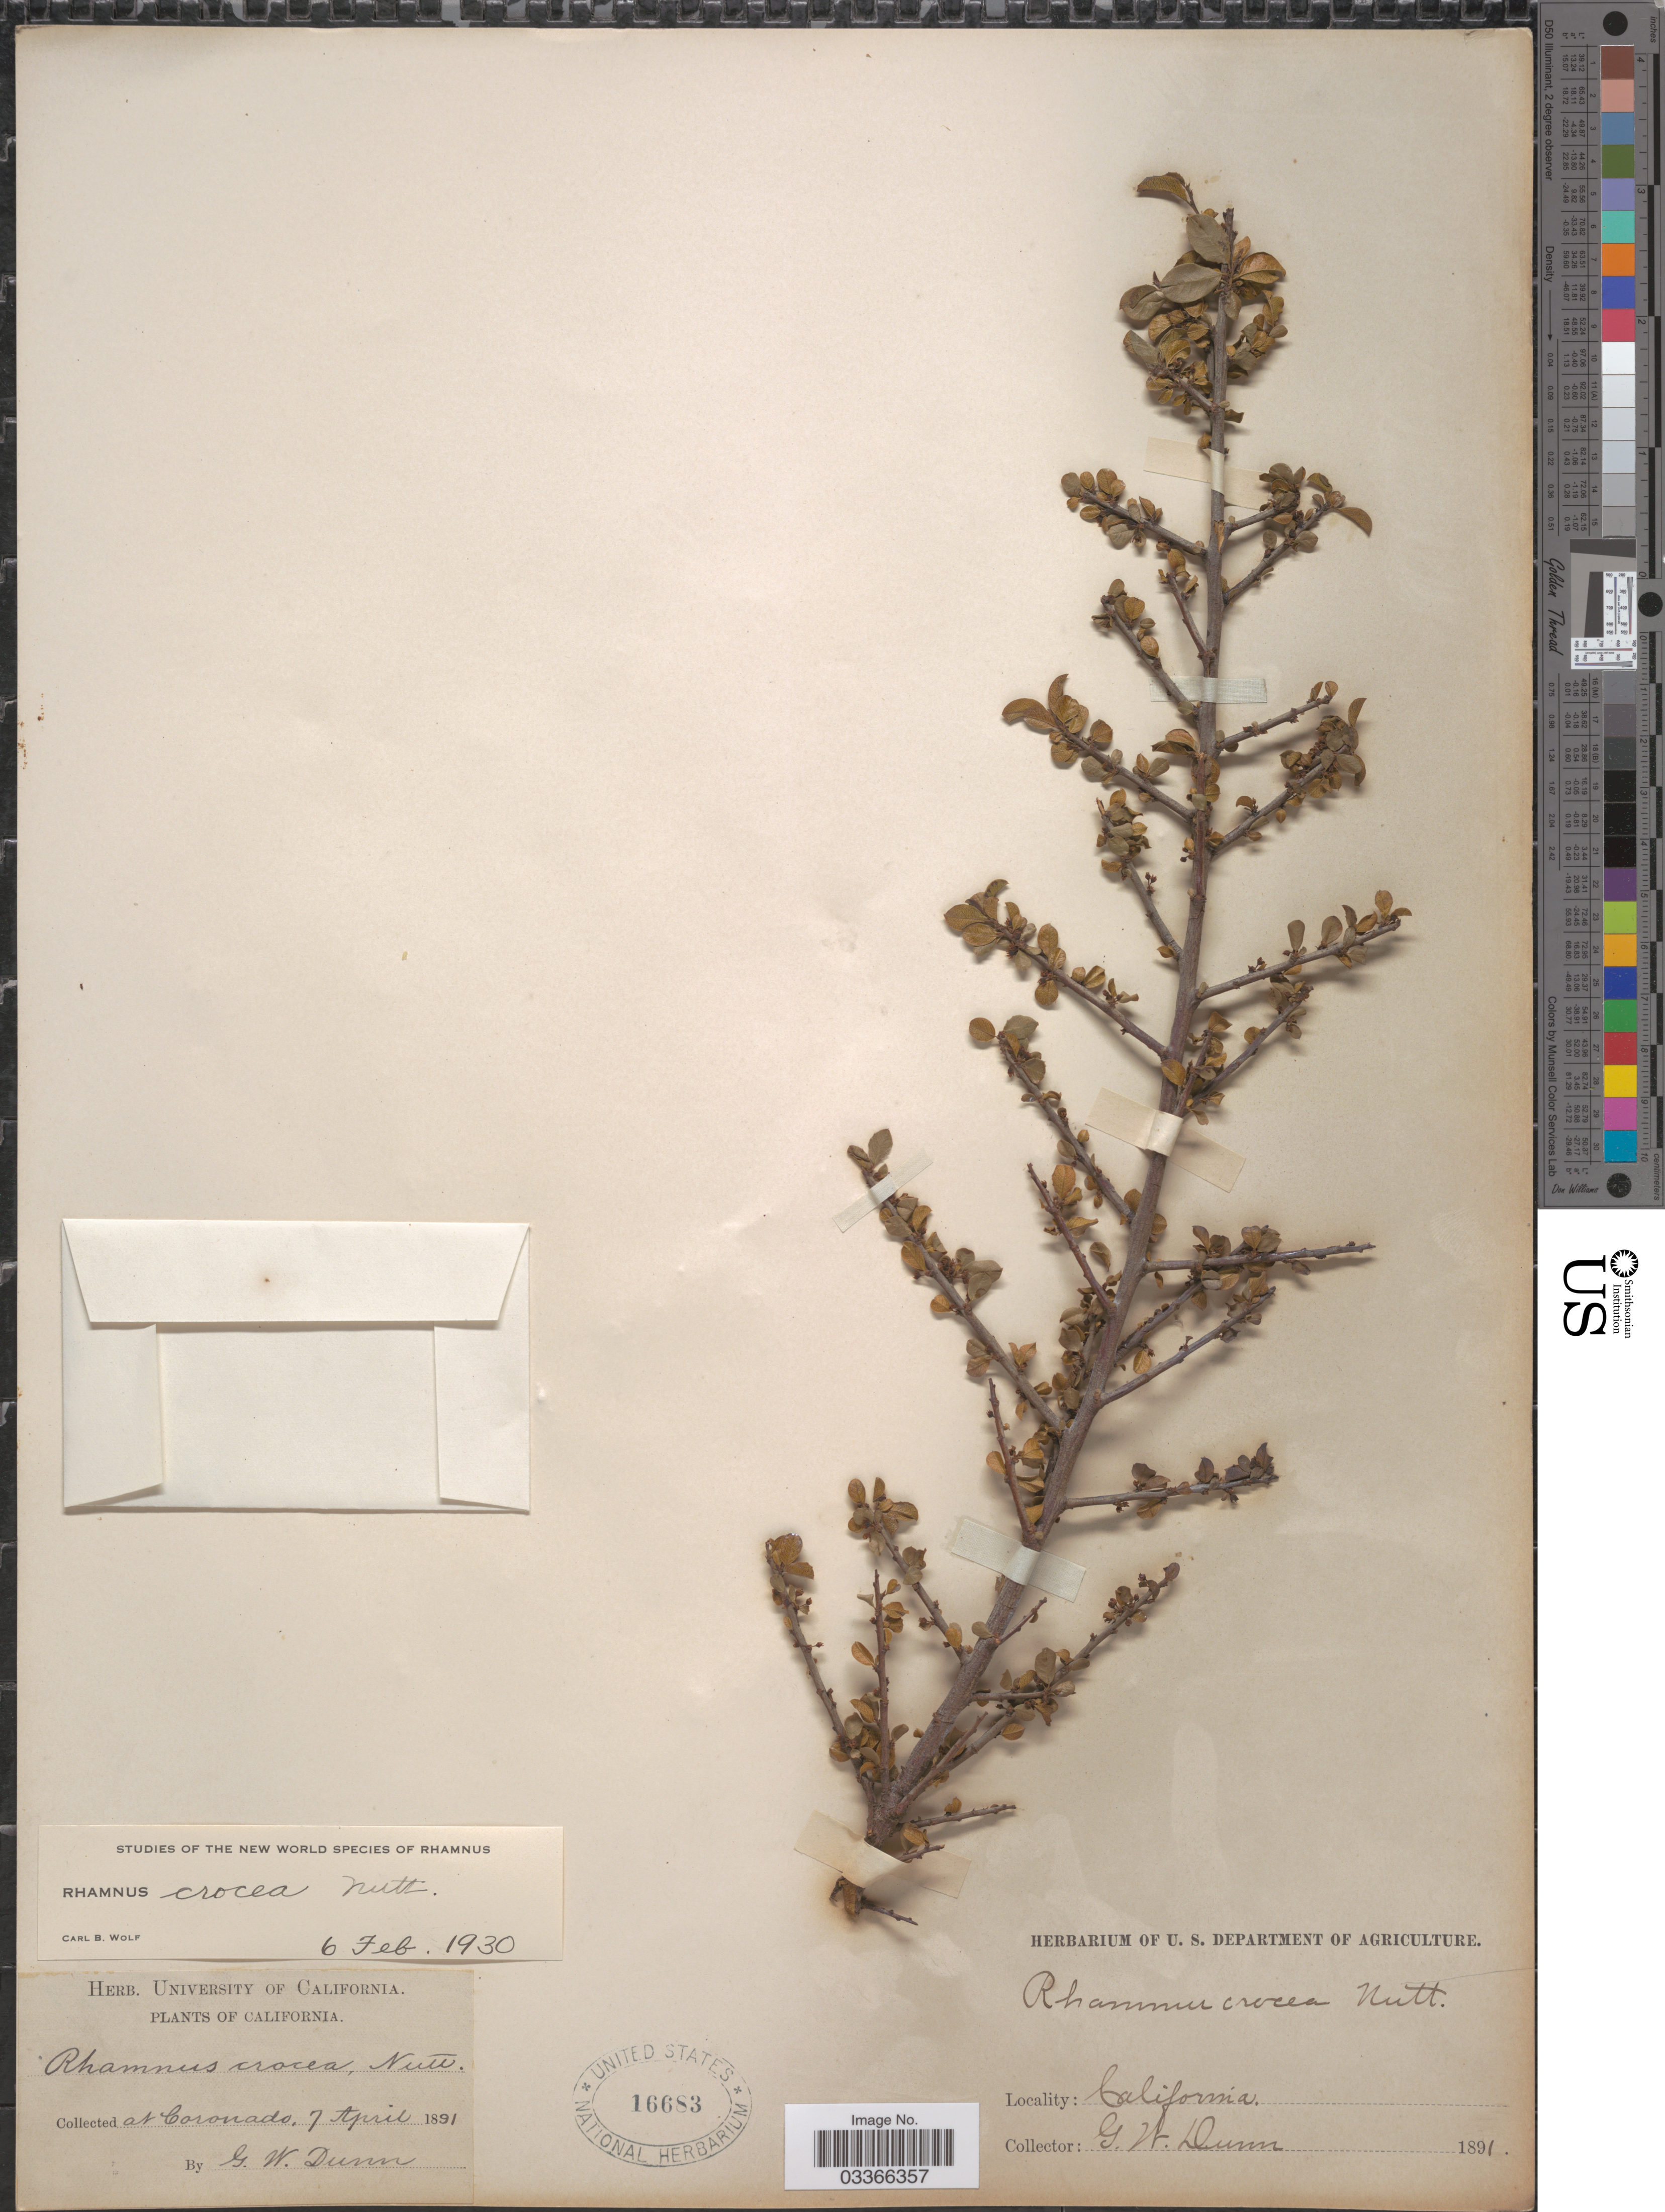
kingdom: Plantae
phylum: Tracheophyta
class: Magnoliopsida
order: Rosales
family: Rhamnaceae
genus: Rhamnus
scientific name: Rhamnus crocea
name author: Nutt.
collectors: G. W.Dunn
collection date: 1891-04-07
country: United States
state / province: California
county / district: Riverside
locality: At Coronado.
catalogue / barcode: US 16683